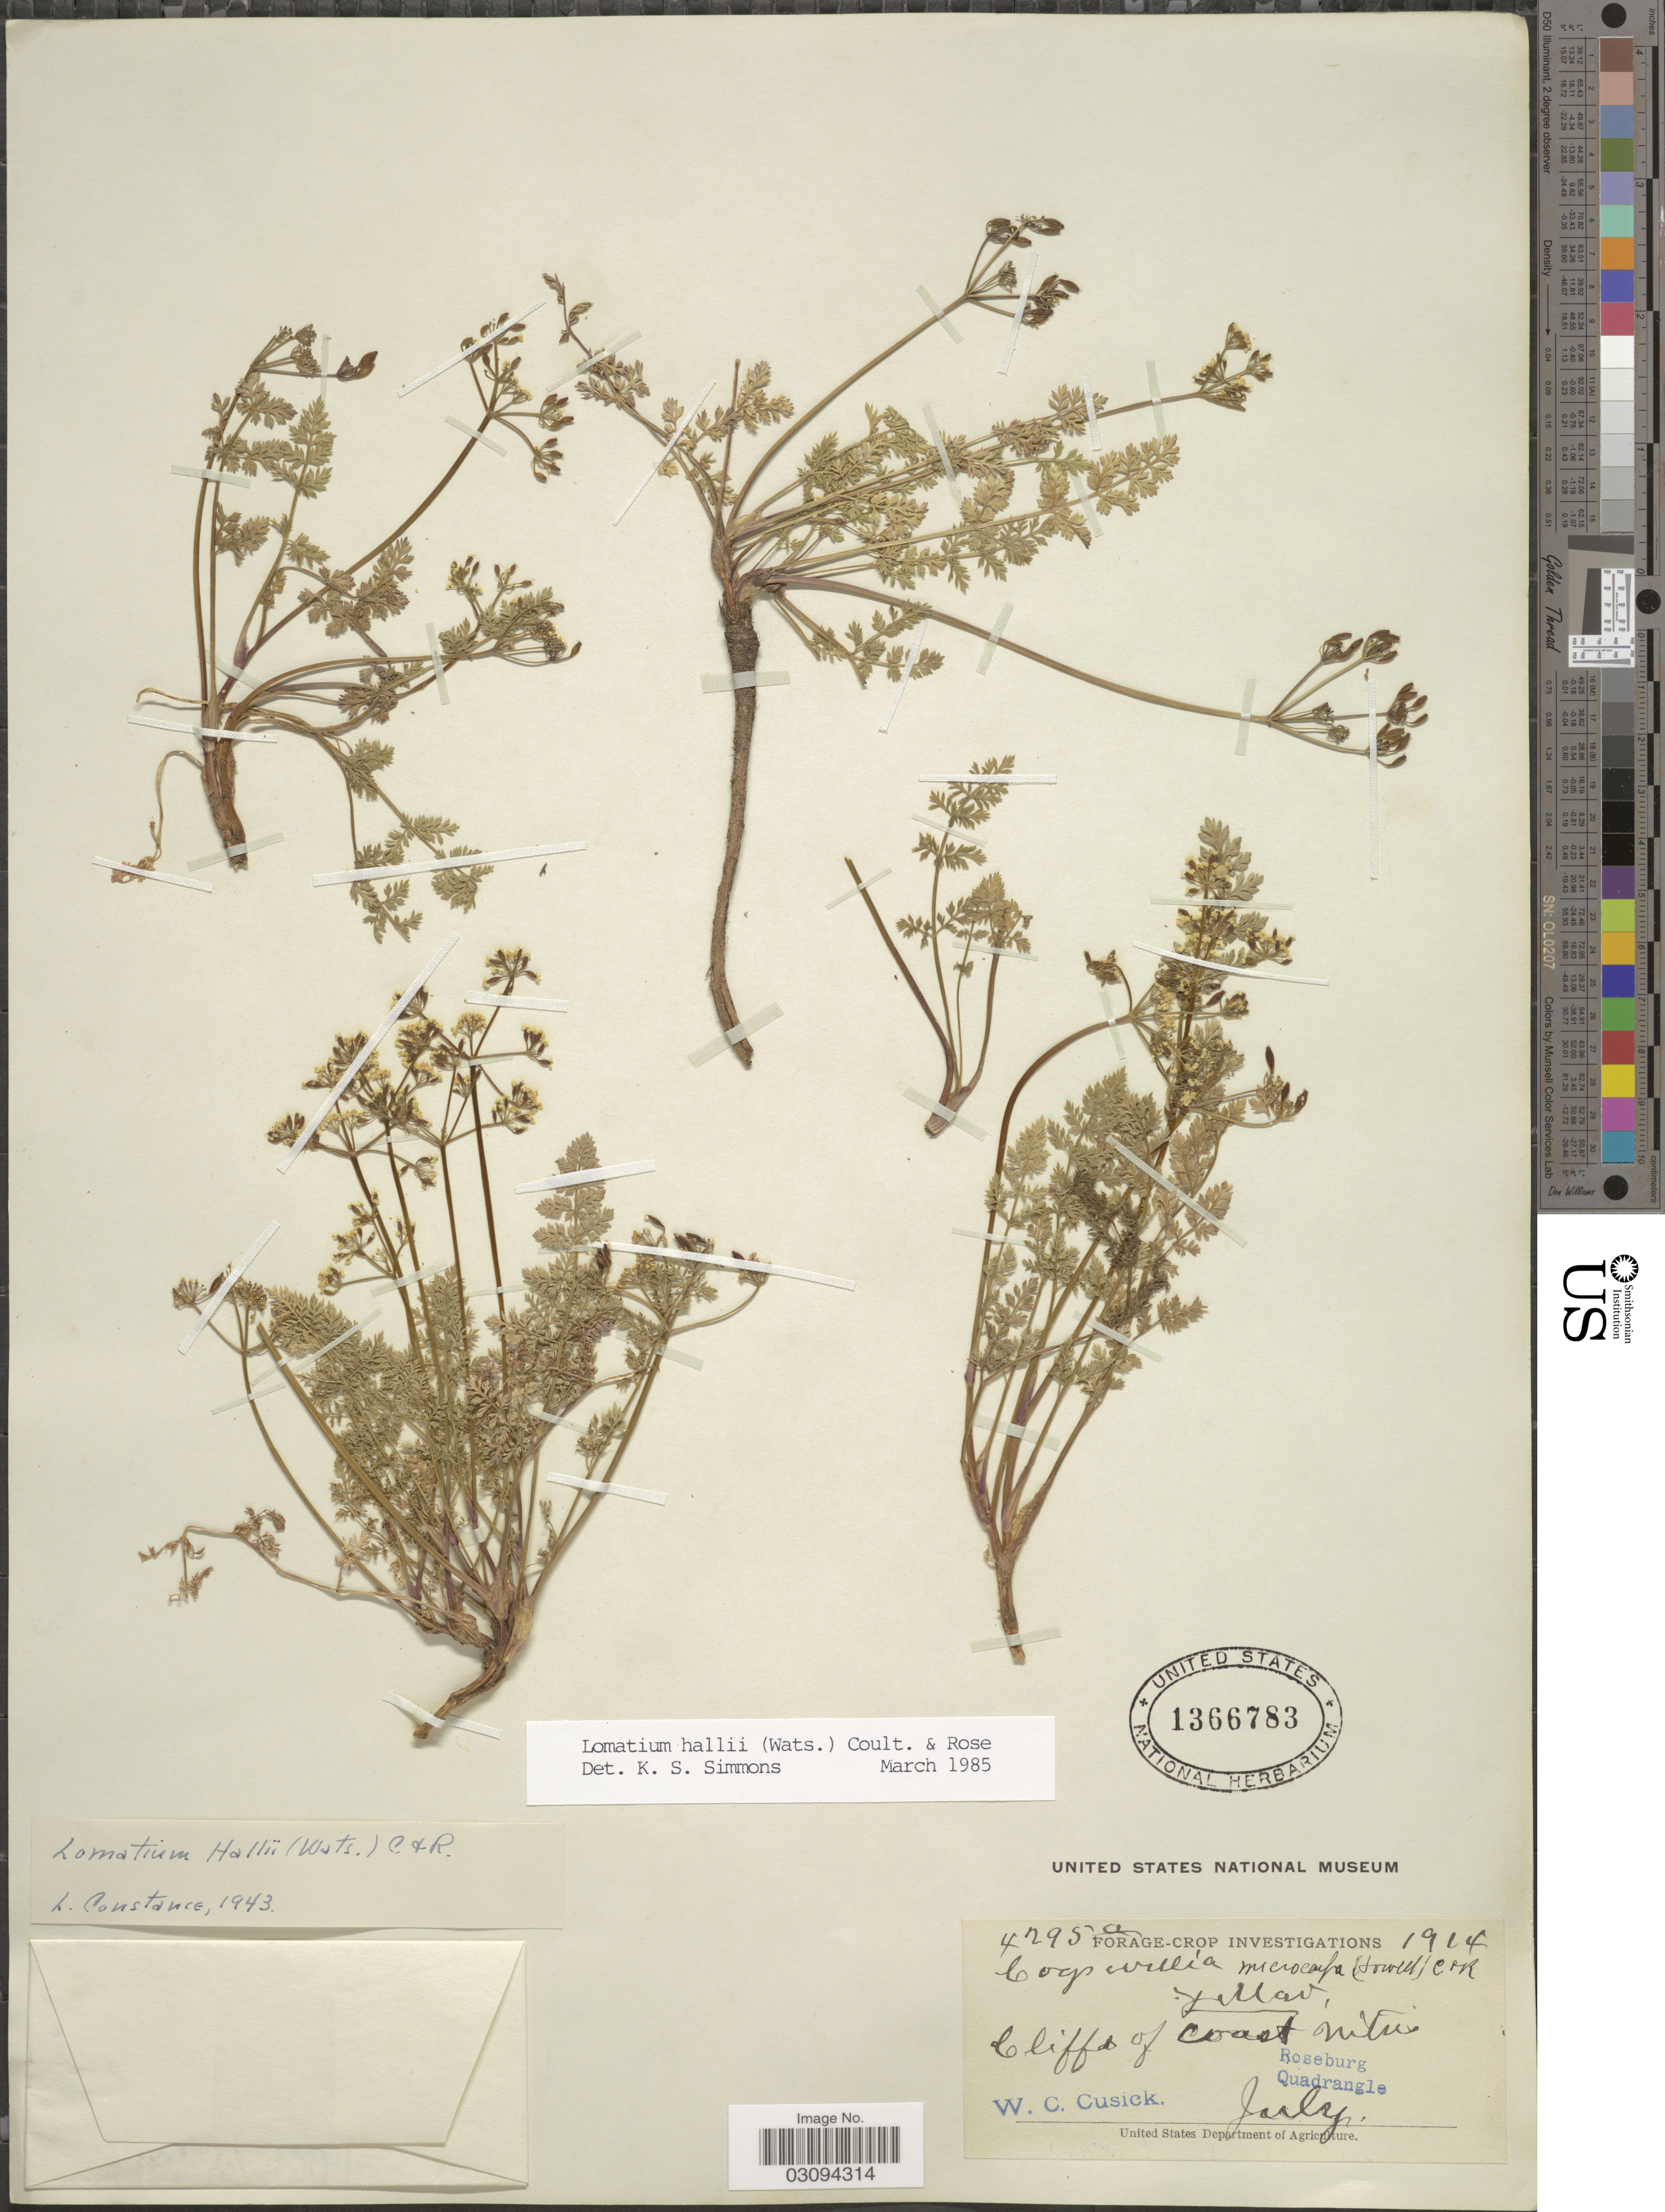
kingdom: Plantae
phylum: Tracheophyta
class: Magnoliopsida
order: Apiales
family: Apiaceae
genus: Lomatium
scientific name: Lomatium hallii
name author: (S. Watson) J.M. Coult. & Rose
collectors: W. C. Cusick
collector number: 4295a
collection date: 1914-07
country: United States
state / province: Oregon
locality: Cliffs of Coast Mtns. Roseburg, Quadrangle.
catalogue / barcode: US 1366783